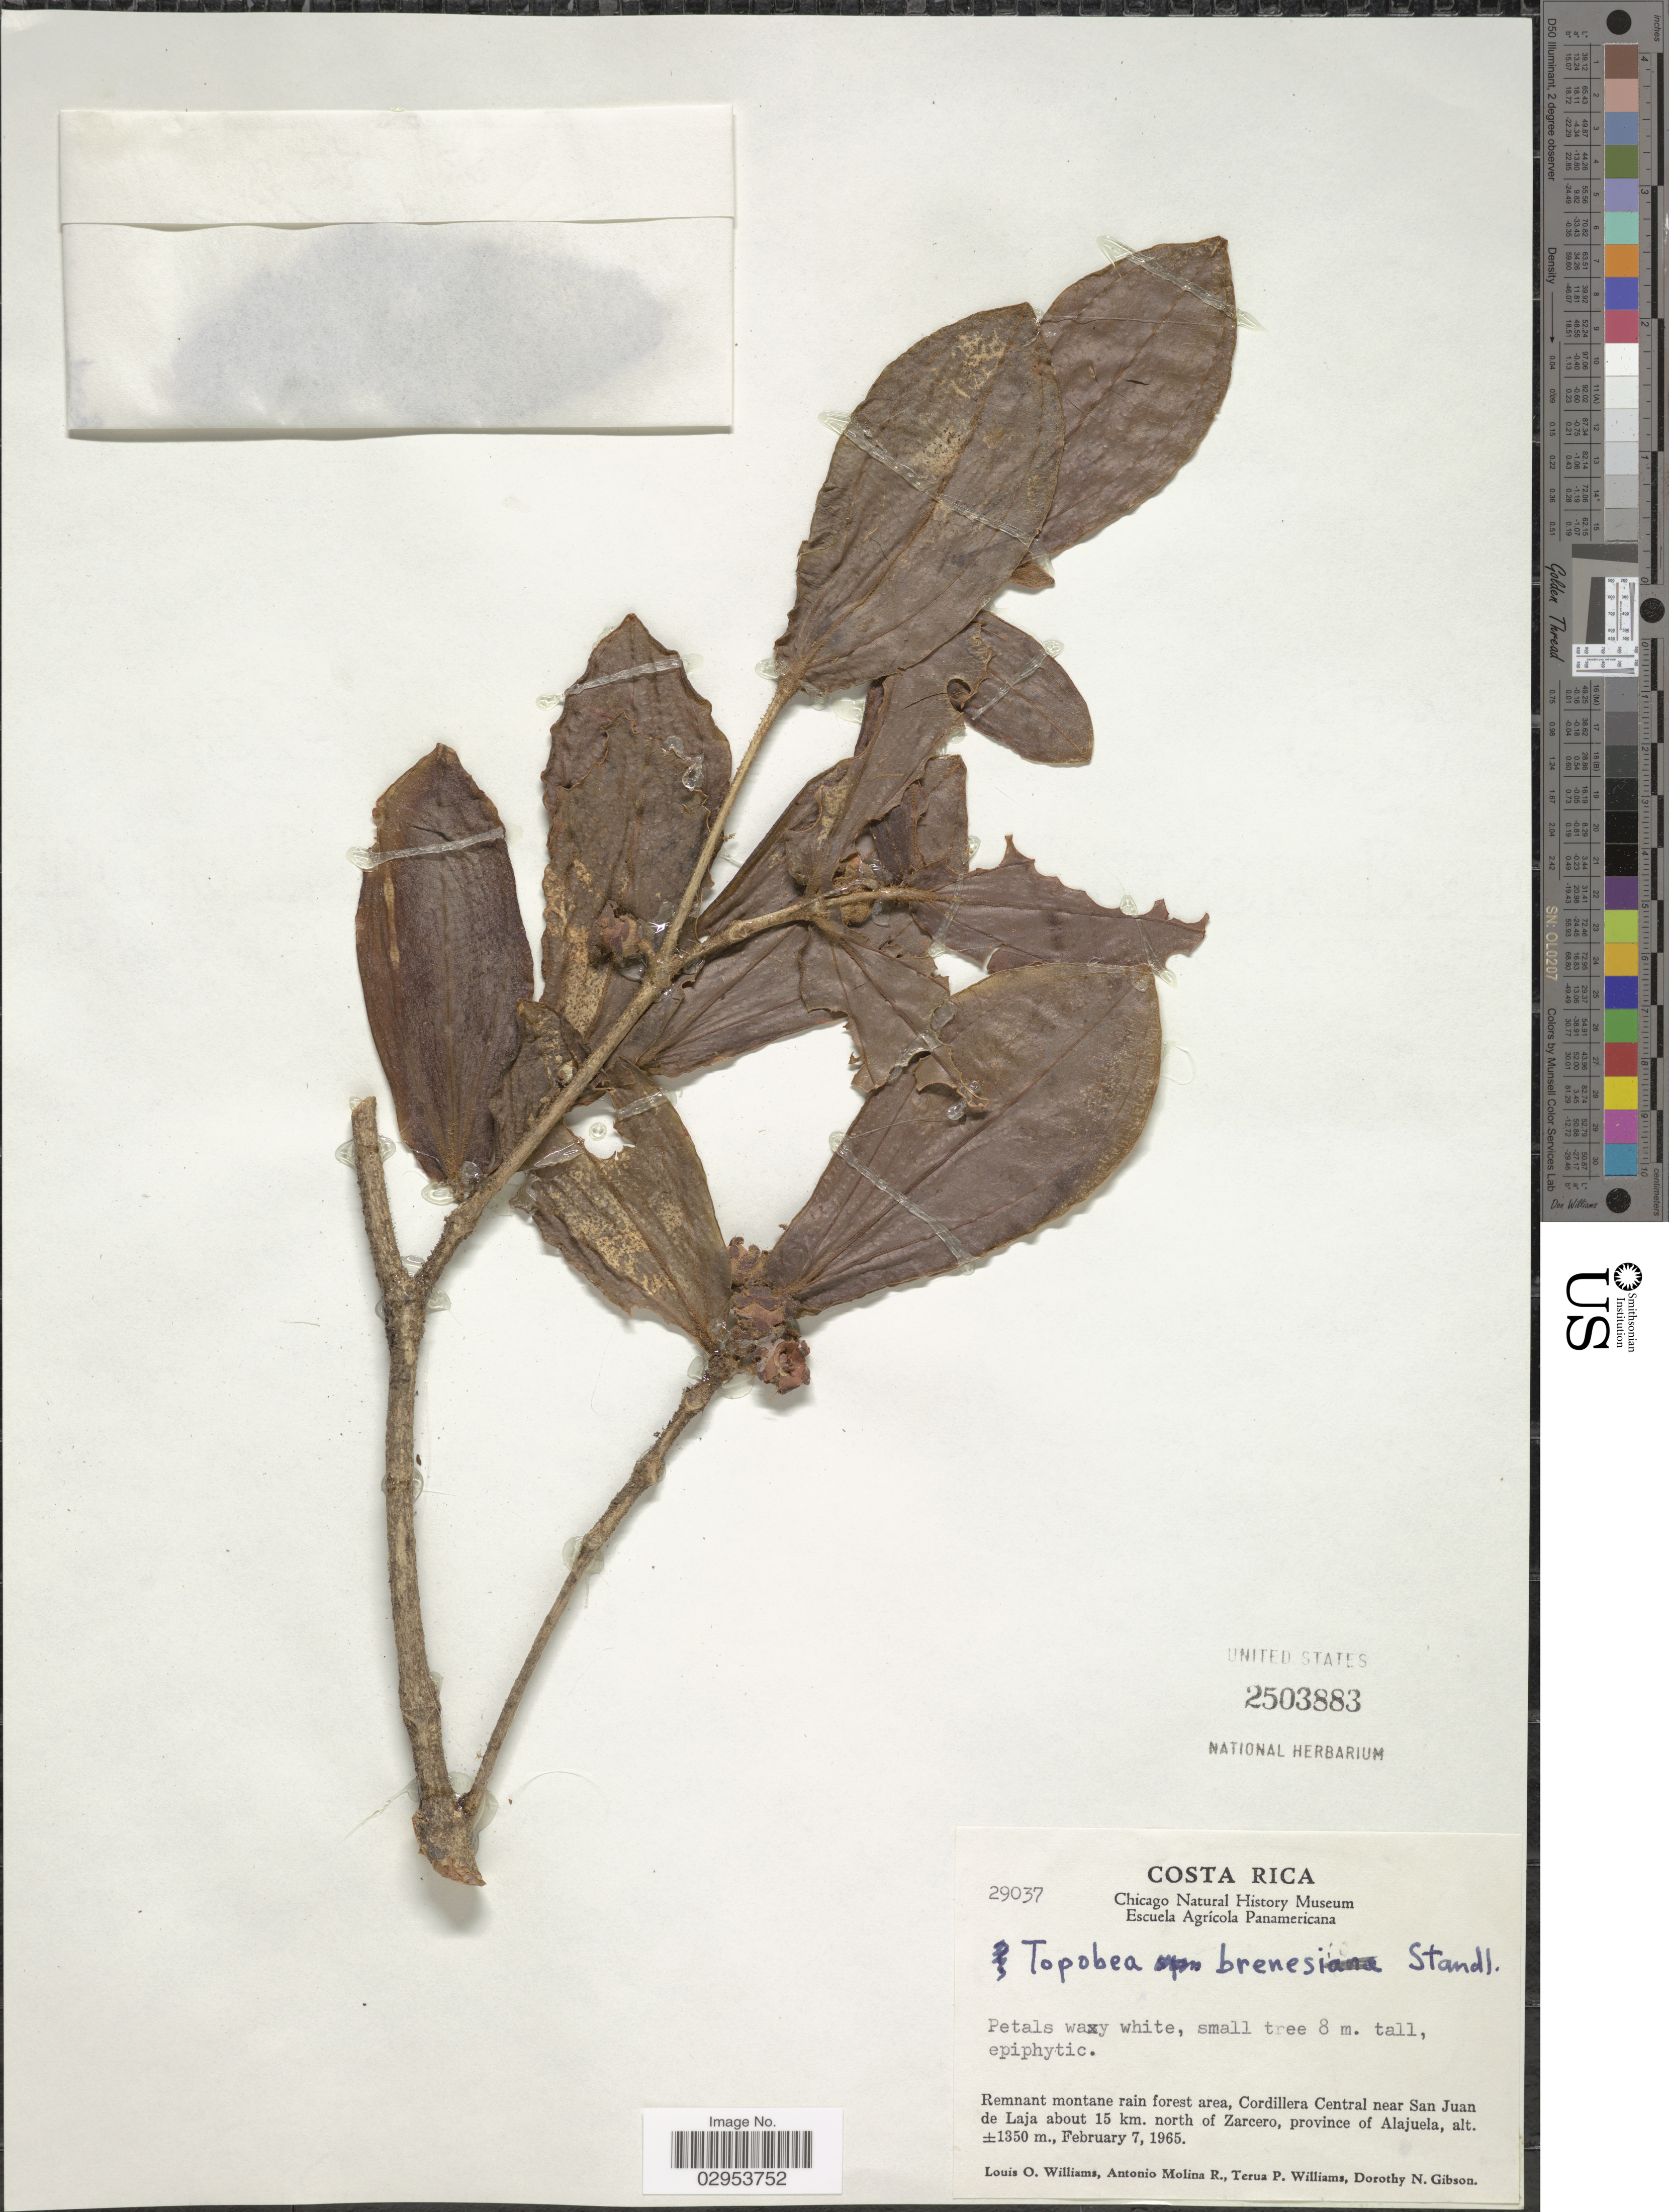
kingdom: Plantae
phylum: Tracheophyta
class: Magnoliopsida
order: Myrtales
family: Melastomataceae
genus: Topobea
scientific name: Topobea brenesii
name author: Standl.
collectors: L. O. Williams, A. Molina R., T. Williams & D. N. Gibson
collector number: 29037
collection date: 1965-02-07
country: Costa Rica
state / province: Alajuela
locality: Remnant montane rain forest area, Cordillera Central near San Juan de Laja about 15 km. north of Zarcero.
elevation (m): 1350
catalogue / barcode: US 2503883